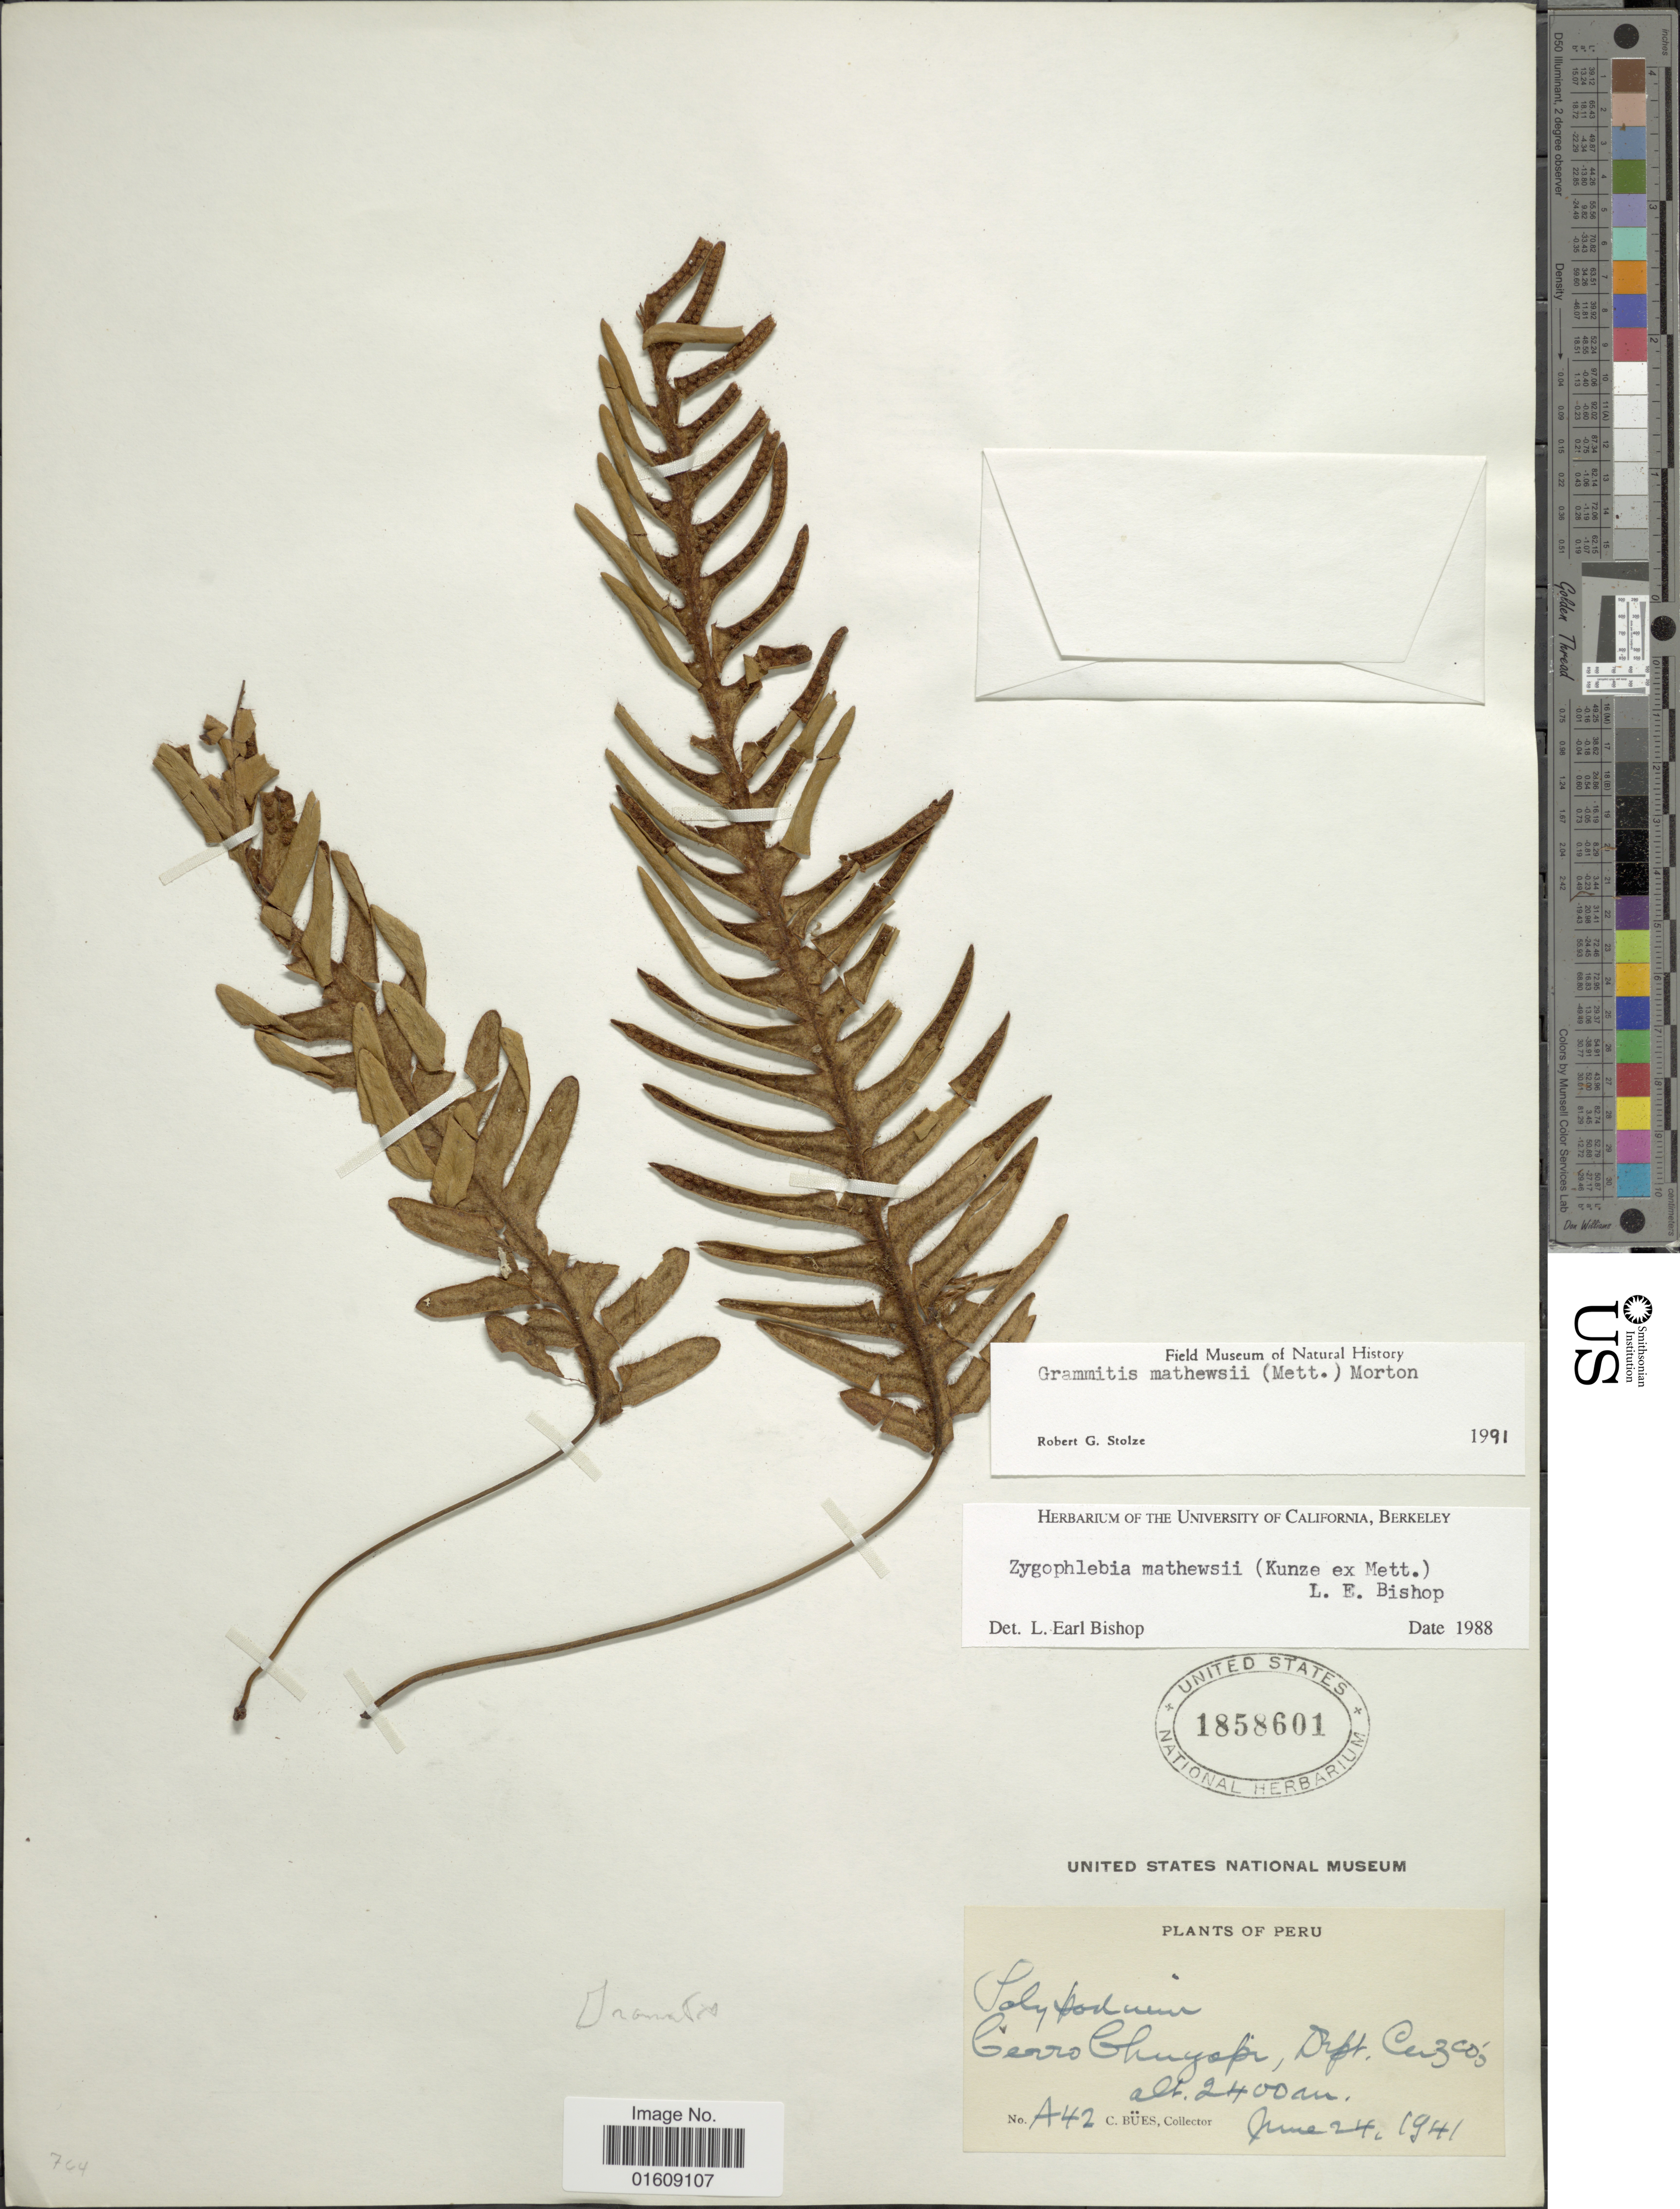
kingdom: Plantae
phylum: Tracheophyta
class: Polypodiopsida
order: Polypodiales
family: Polypodiaceae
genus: Zygophlebia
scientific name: Zygophlebia mathewsii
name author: (Kunze ex Mett.) L.E. Bishop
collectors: C. Bues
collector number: A42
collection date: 1941-06-24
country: Peru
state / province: Cusco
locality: Peru, Cerro Ghuyapi, dept. Cuszcó.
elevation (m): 2400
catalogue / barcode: US 1858601